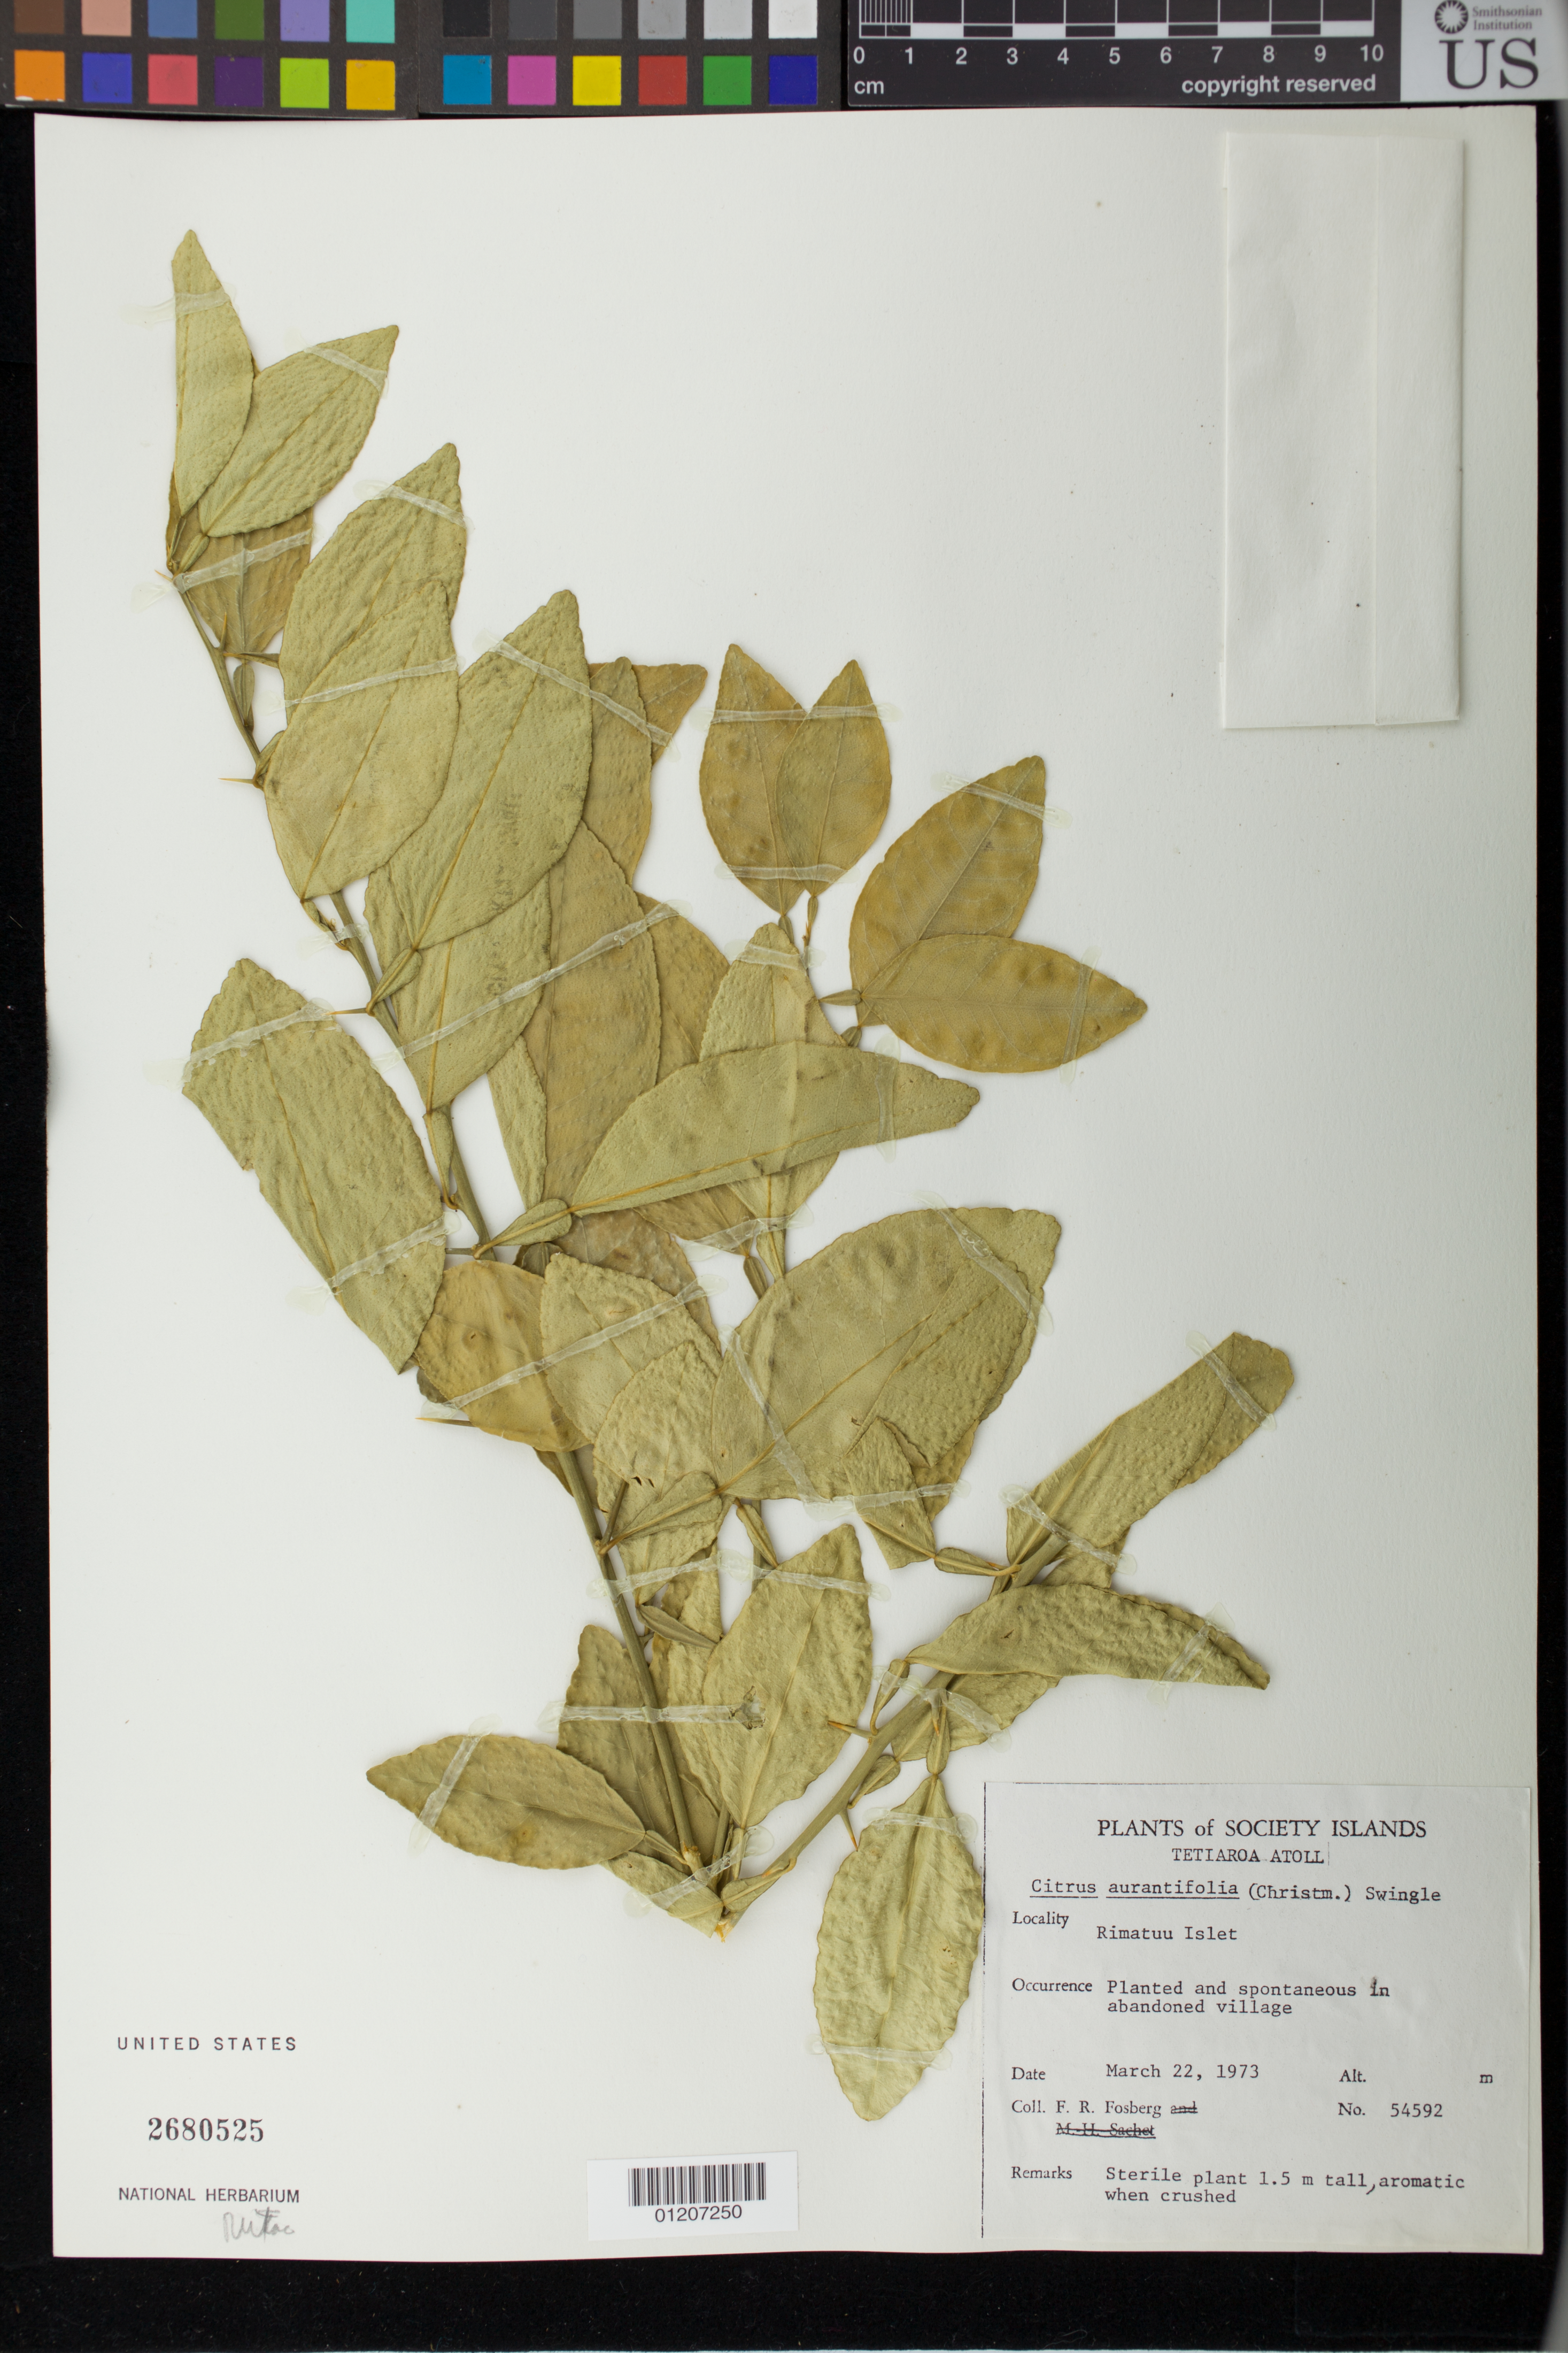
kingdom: Plantae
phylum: Tracheophyta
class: Magnoliopsida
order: Sapindales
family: Rutaceae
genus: Citrus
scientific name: Citrus x aurantifolia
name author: (Christm.) Swingle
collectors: F. R. Fosberg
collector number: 54592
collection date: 1973-03-22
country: French Polynesia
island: Tetiaroa Atoll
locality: Rimatuu Islet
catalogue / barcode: US 2680525